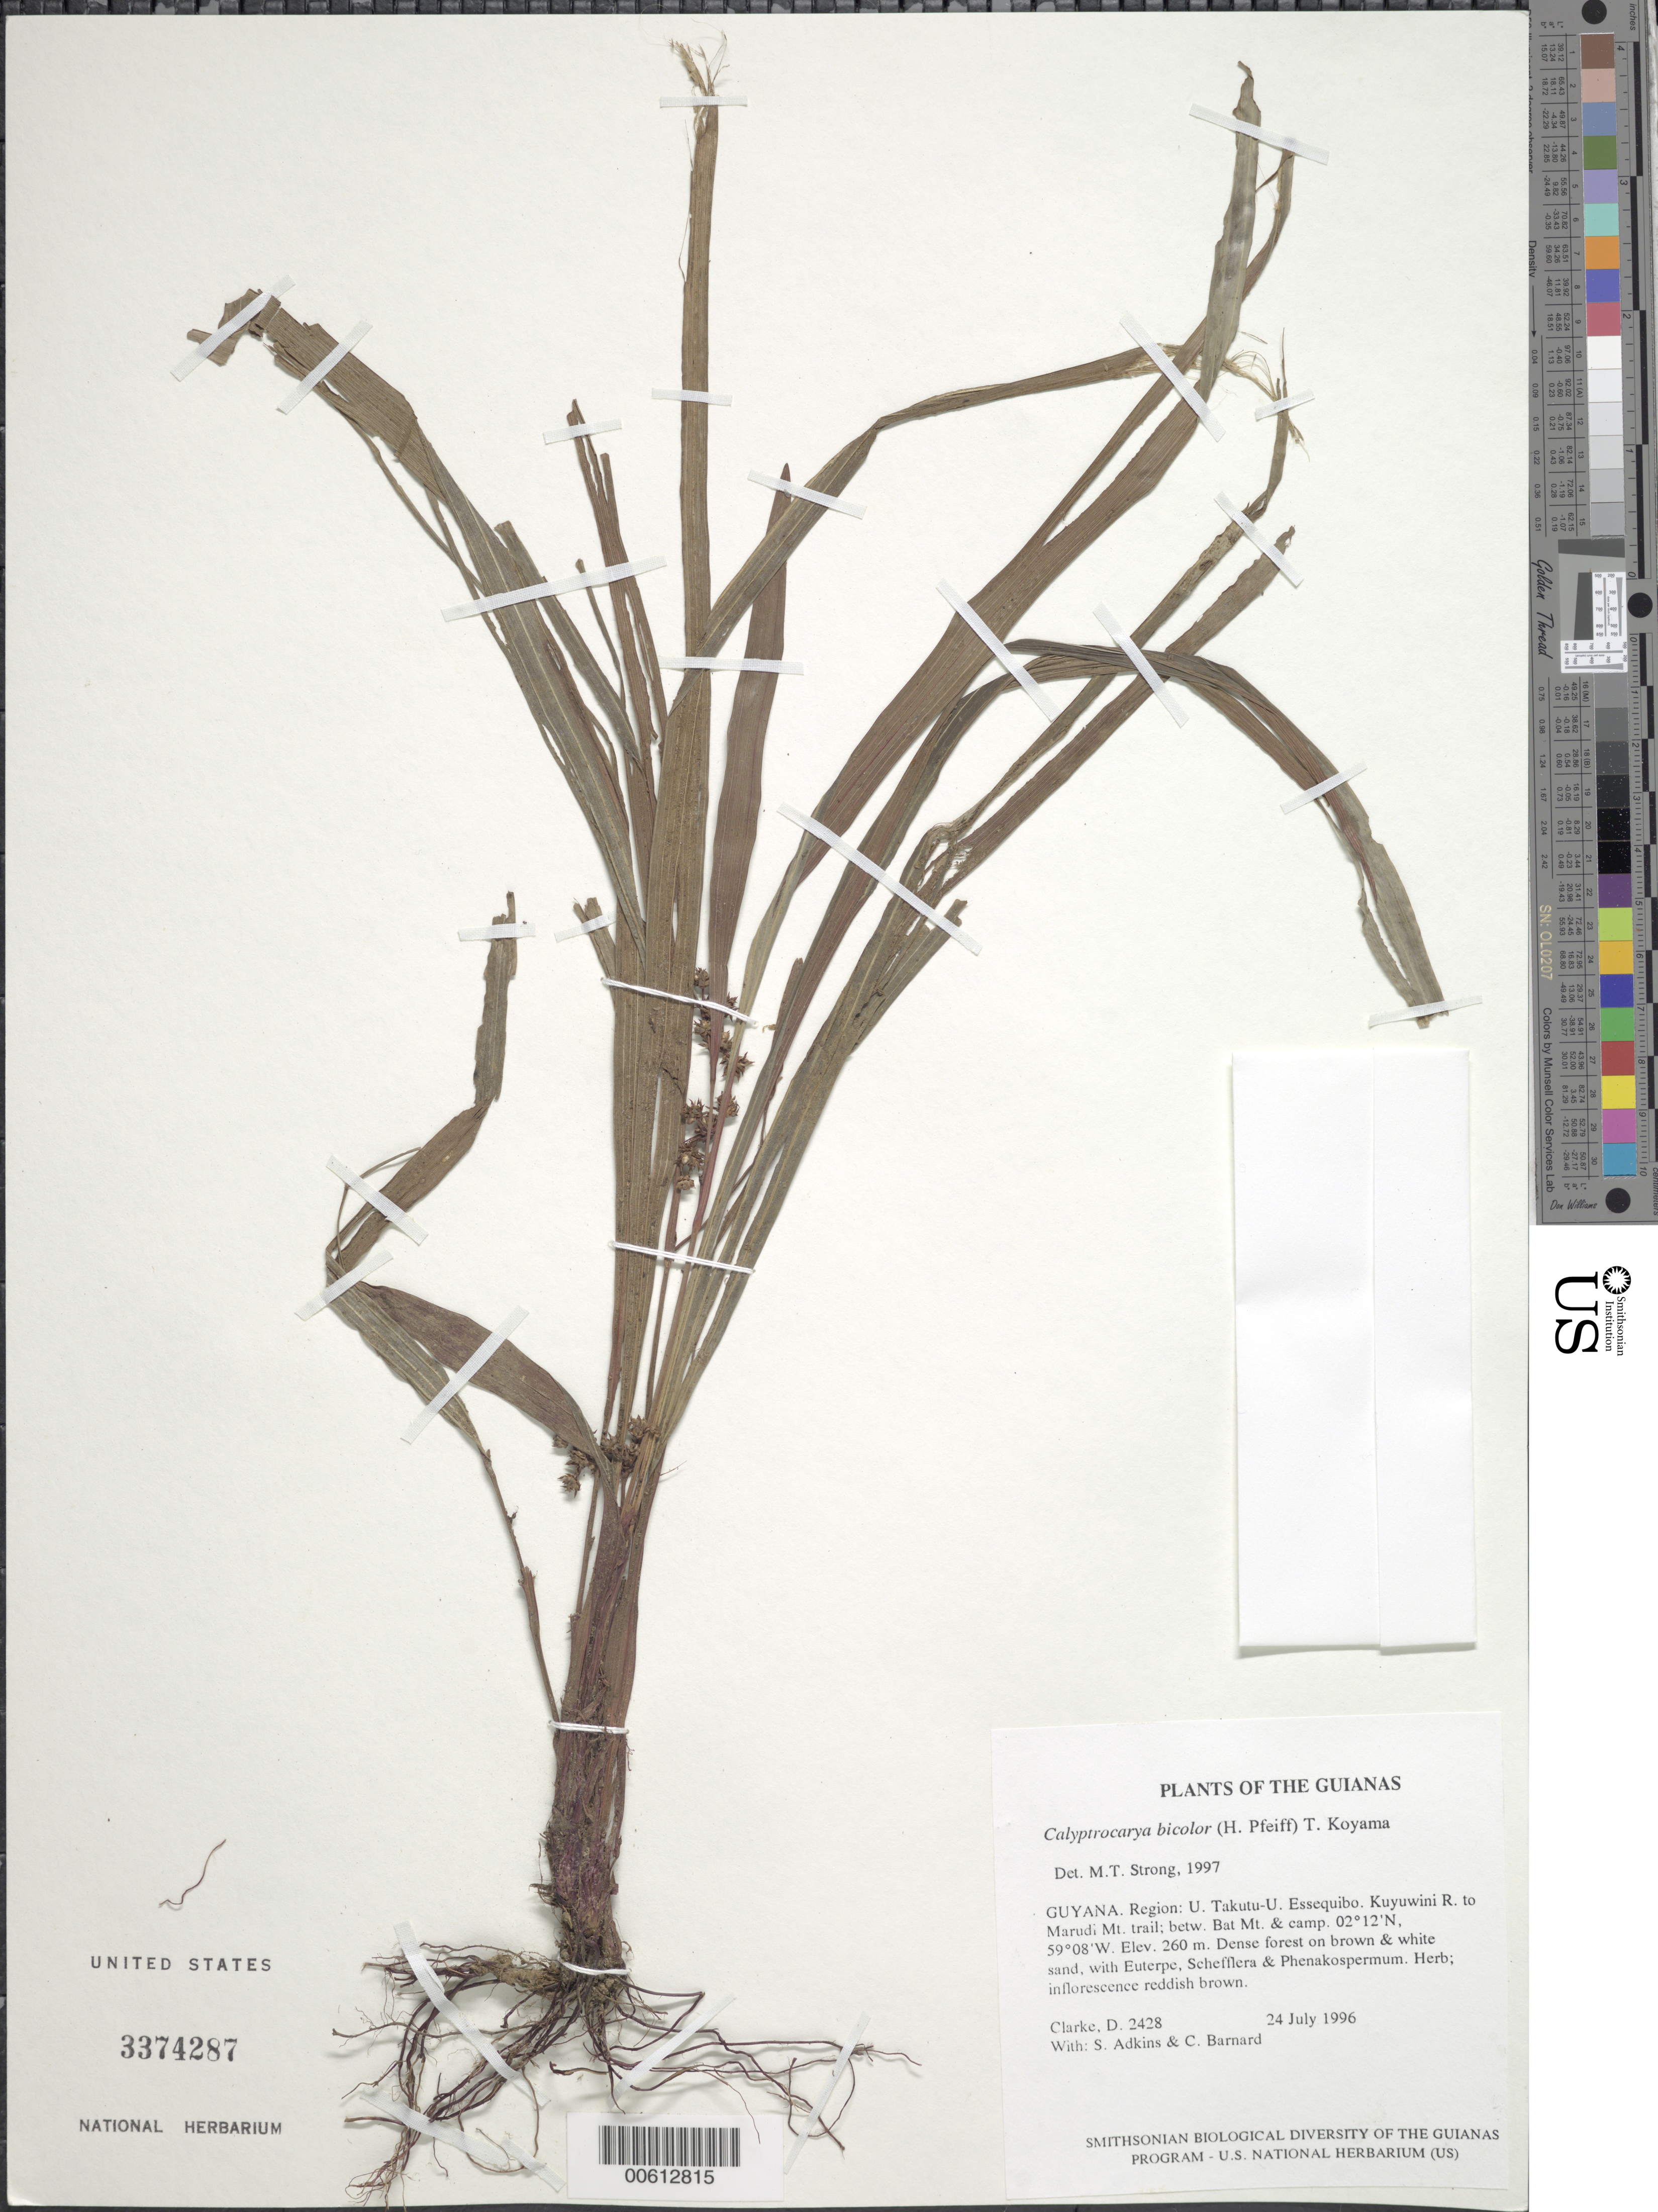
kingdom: Plantae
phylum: Tracheophyta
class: Liliopsida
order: Poales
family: Cyperaceae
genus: Calyptrocarya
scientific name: Calyptrocarya bicolor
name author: (H. Pfeiff.) T. Koyama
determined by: Strong, M. T., (US), Smithsonian Institution - National Museum of Natural History (UNITED STATES)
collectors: H. D. Clarke, S. Adkins & C. Bernard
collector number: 2428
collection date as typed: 24 July 1996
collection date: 1996-07-24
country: Guyana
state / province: U. Takutu-U. Essequibo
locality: Kuyuwini R. to Marudi Mt. trail; betw. Bat Mt. & camp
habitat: Dense forest on brown & white sand, with Euterpe, Schefflera & Phenakospermum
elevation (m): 260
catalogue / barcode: US 3374287